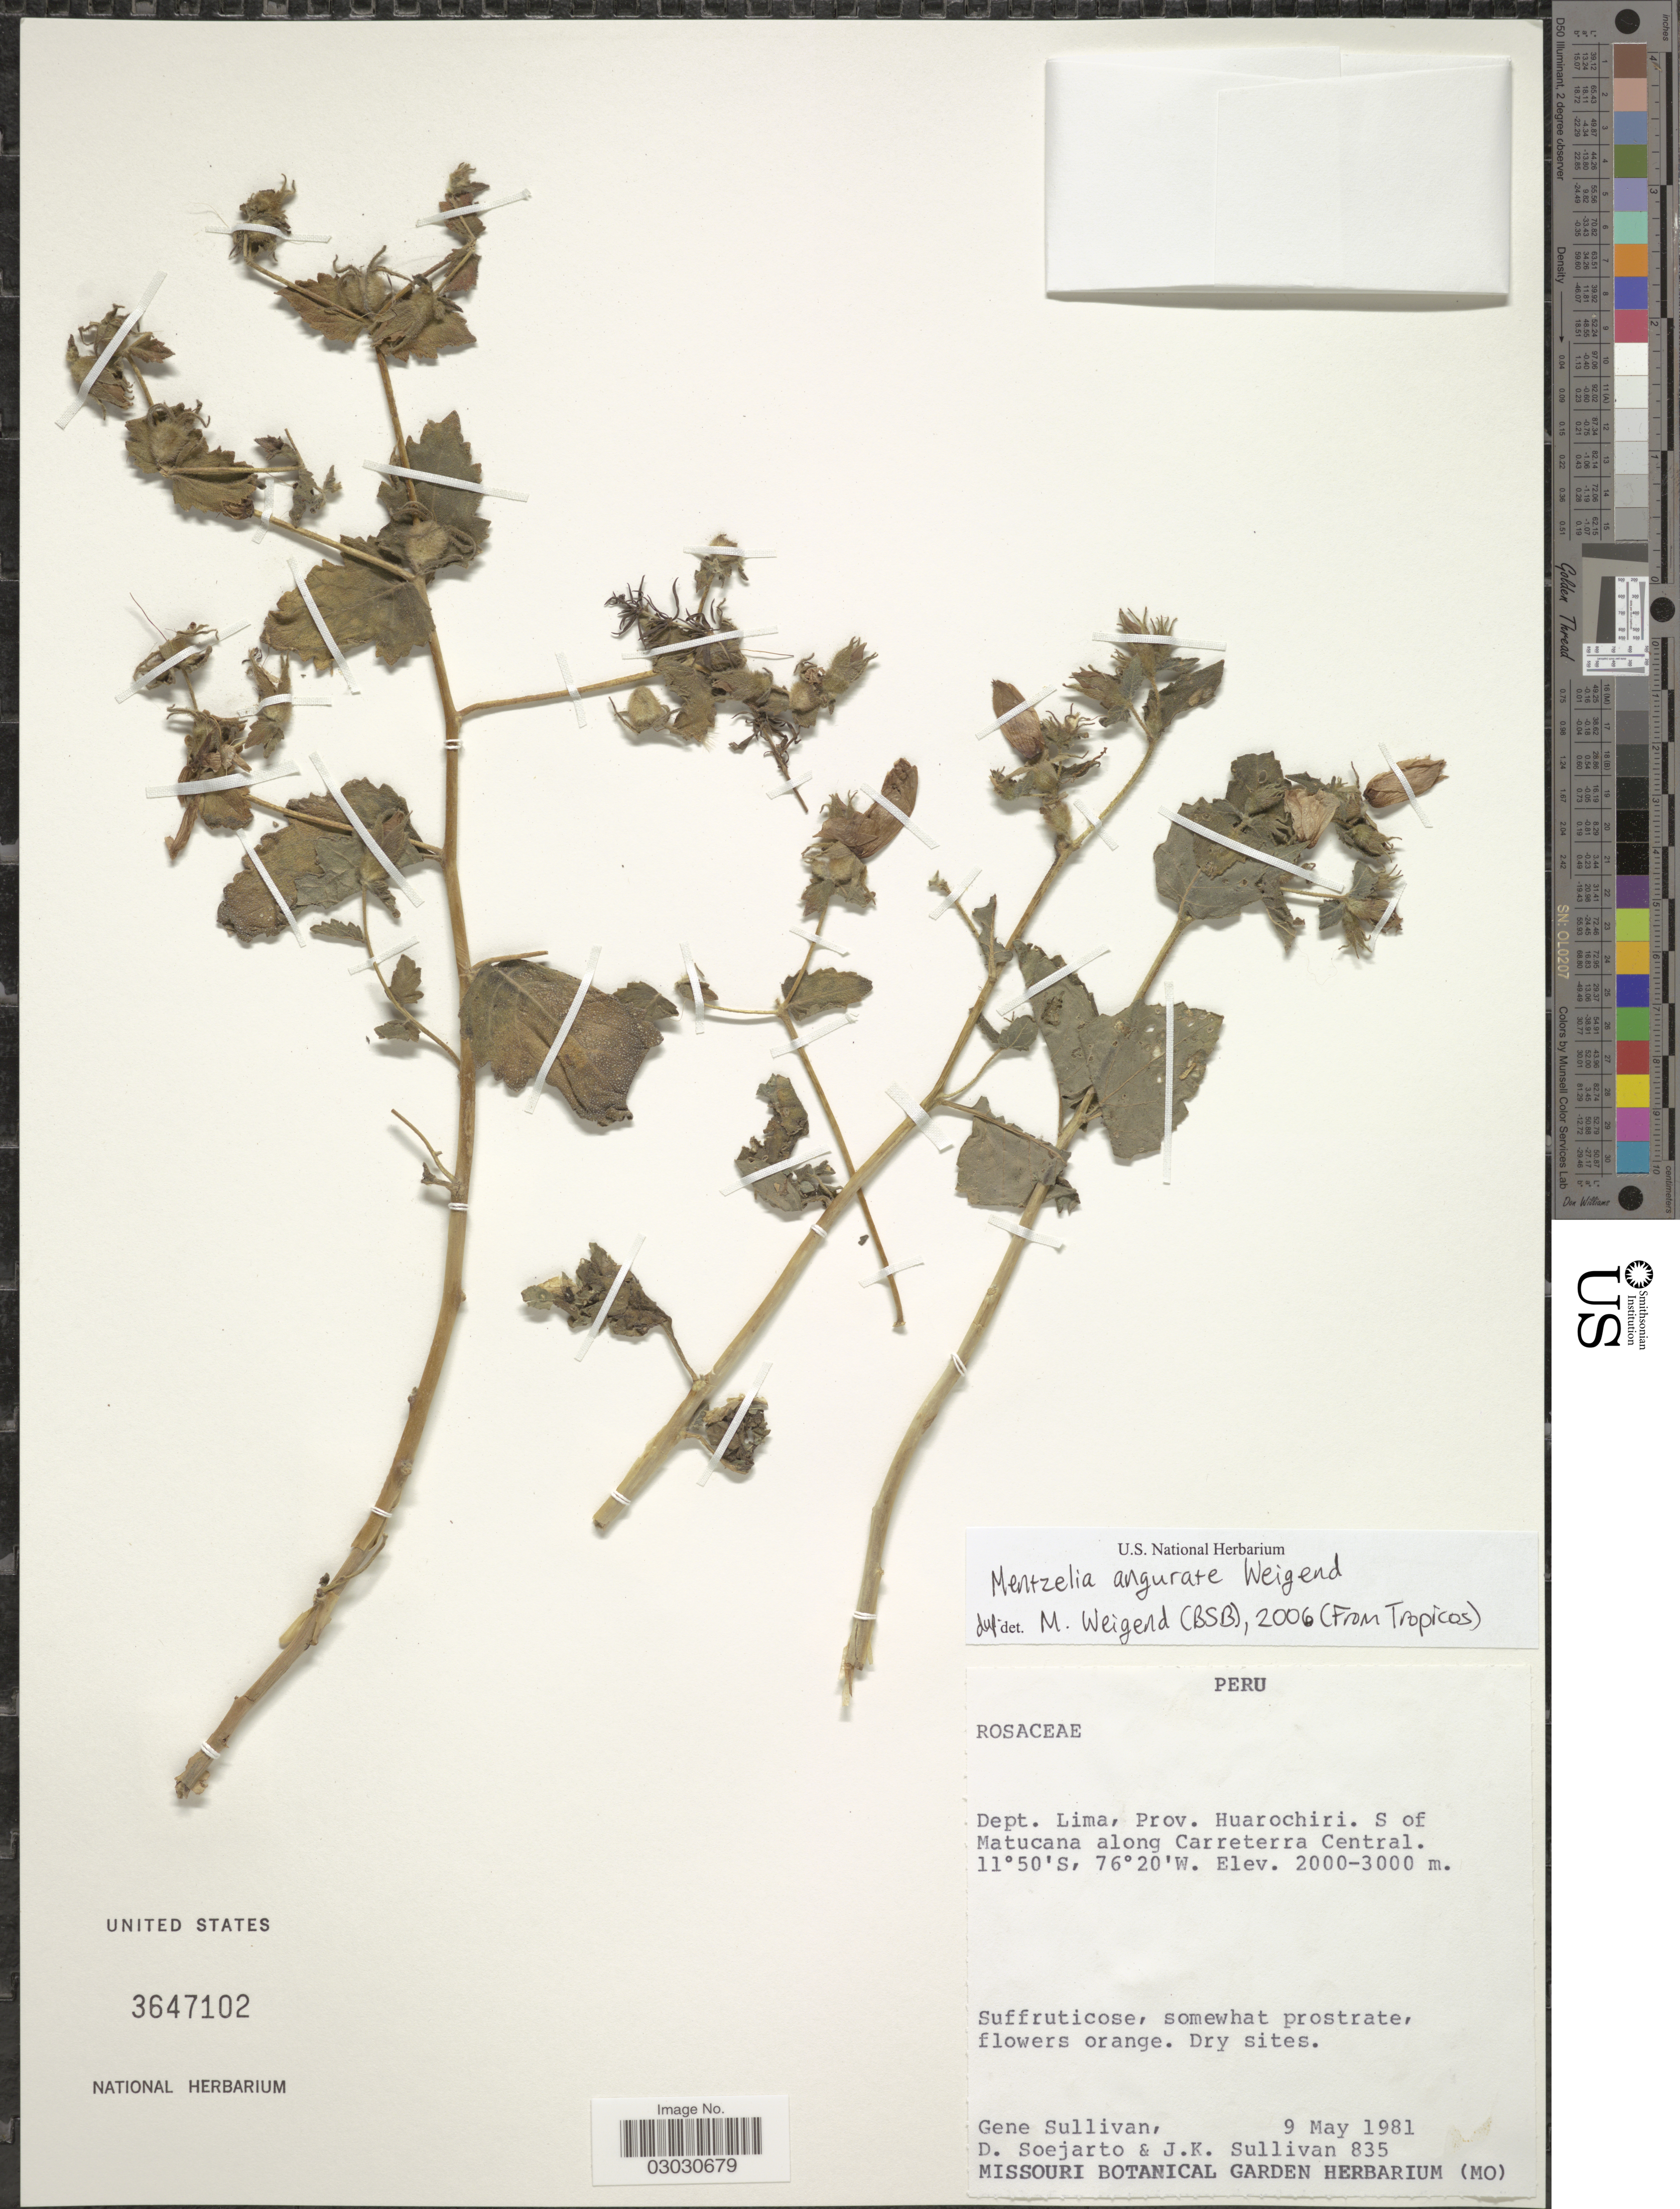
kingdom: Plantae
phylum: Tracheophyta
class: Magnoliopsida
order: Cornales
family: Loasaceae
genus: Mentzelia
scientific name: Mentzelia angurate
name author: Weigend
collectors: G. Sullivan, D. Soejarto & J. Sullivan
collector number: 835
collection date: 1981-05-09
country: Peru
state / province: Lima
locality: Dept. Lima, Prov. Huarochiri. S of Matucana along Carreterra Central.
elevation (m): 2000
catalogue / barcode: US 3647102